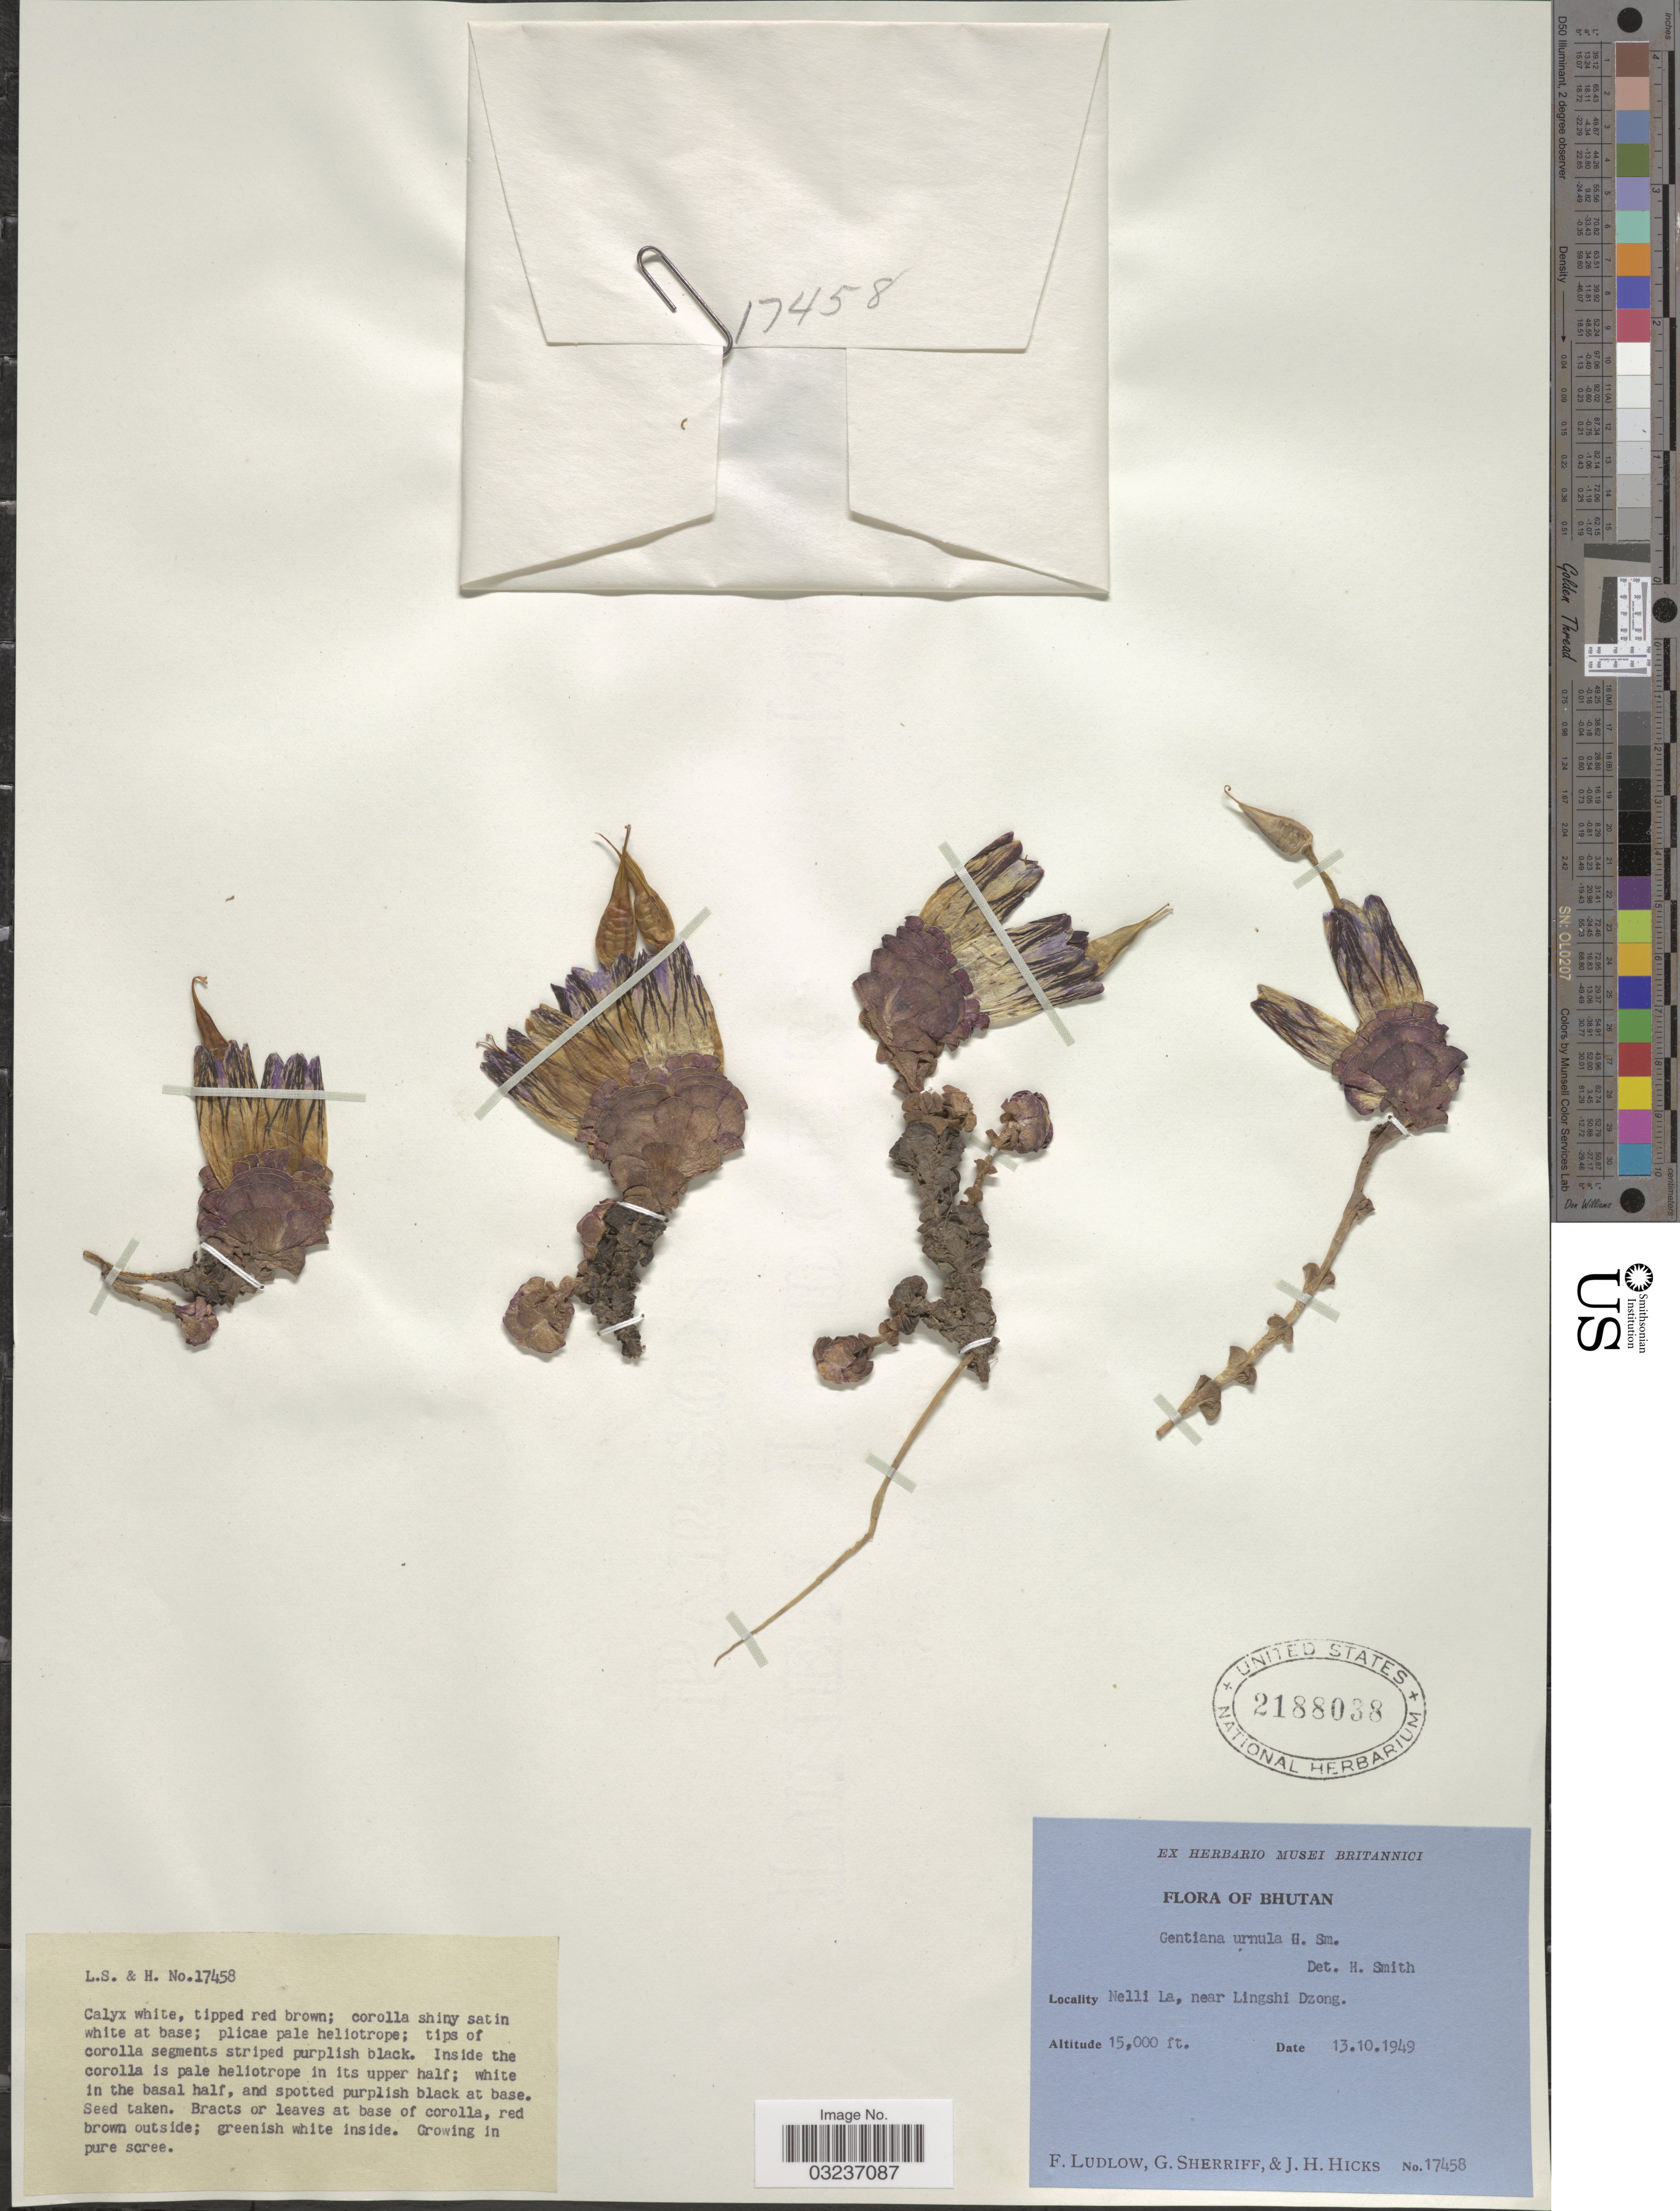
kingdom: Plantae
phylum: Tracheophyta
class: Magnoliopsida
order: Gentianales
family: Gentianaceae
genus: Gentiana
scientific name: Gentiana urnula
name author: Harry Sm.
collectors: F. Ludlow, G. Sherriff & J. H. Hicks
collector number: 17458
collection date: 1949-10-13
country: Bhutan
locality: Nelli La, near Lingshi Dzong.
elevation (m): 4572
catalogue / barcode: US 2188038